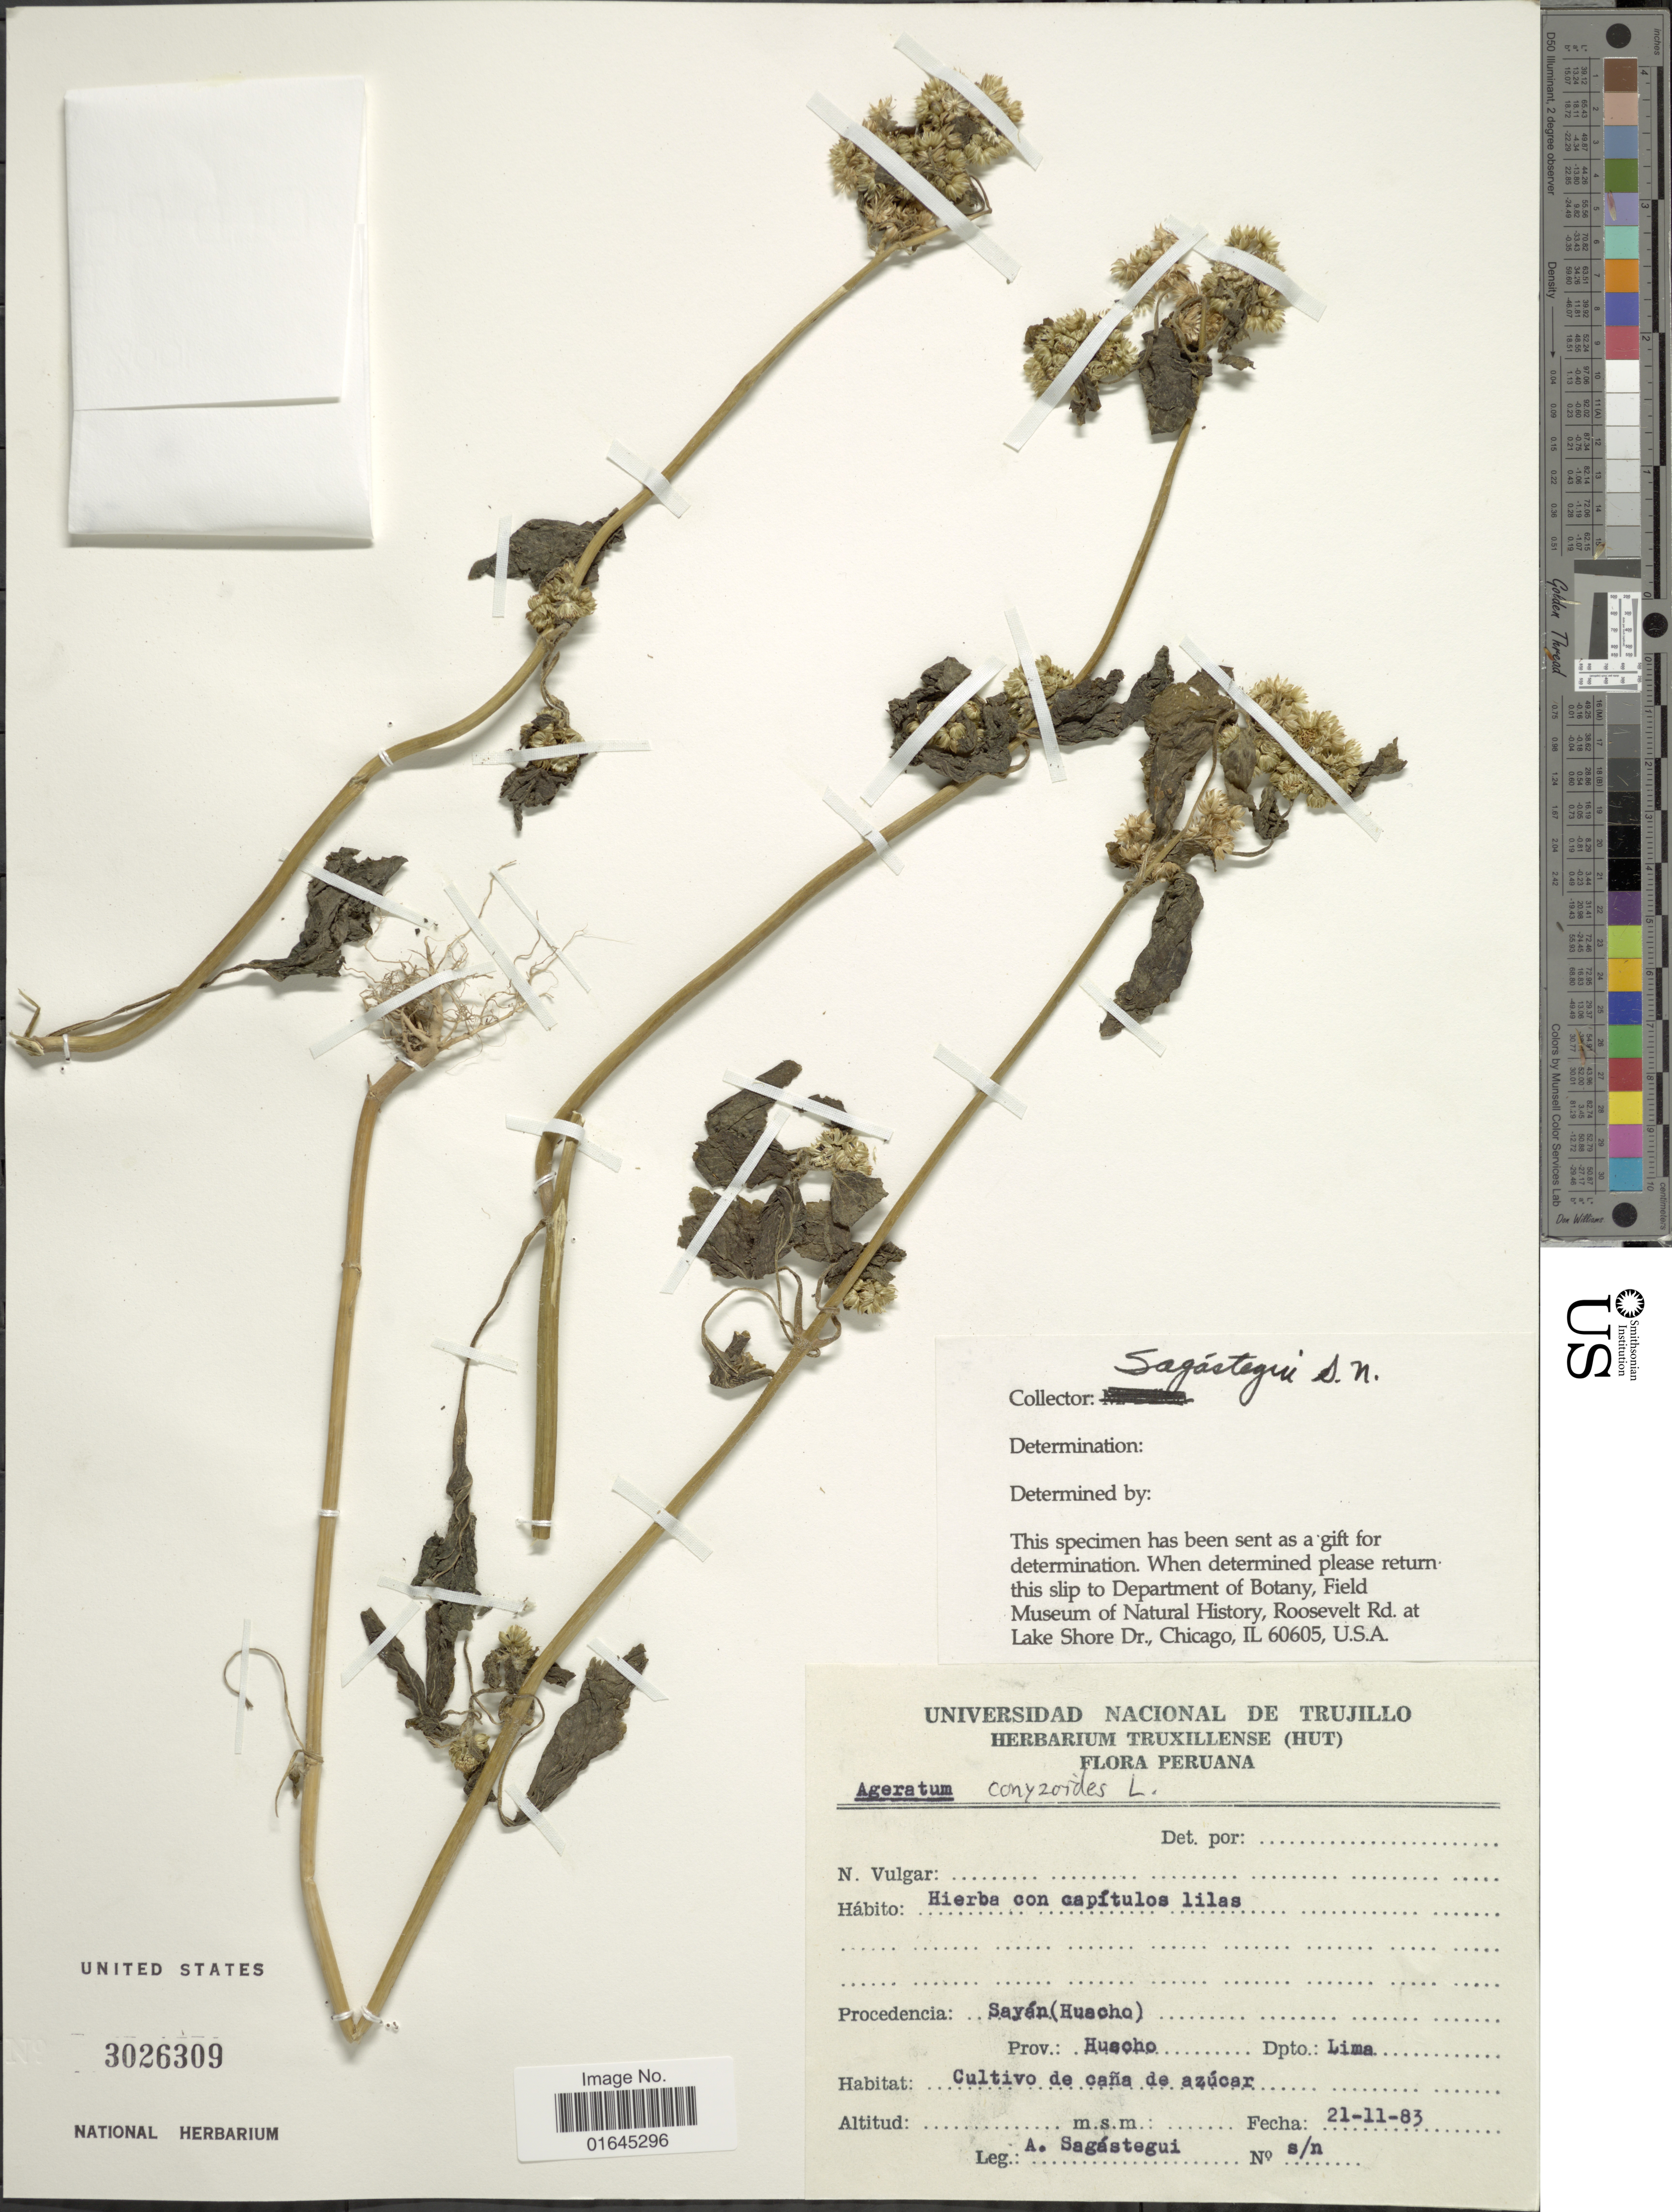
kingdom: Plantae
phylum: Tracheophyta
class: Magnoliopsida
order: Asterales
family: Asteraceae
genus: Ageratum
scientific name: Ageratum conyzoides subsp. conyzoides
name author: L.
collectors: A. Sagástegui A.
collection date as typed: Transcribed d/m/y: 21/11/83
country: Peru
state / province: Lima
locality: Procedencia: Sayán (Huacho), Prov.: Huacho, Cultivo de caña de azúcar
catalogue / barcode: US 3026309